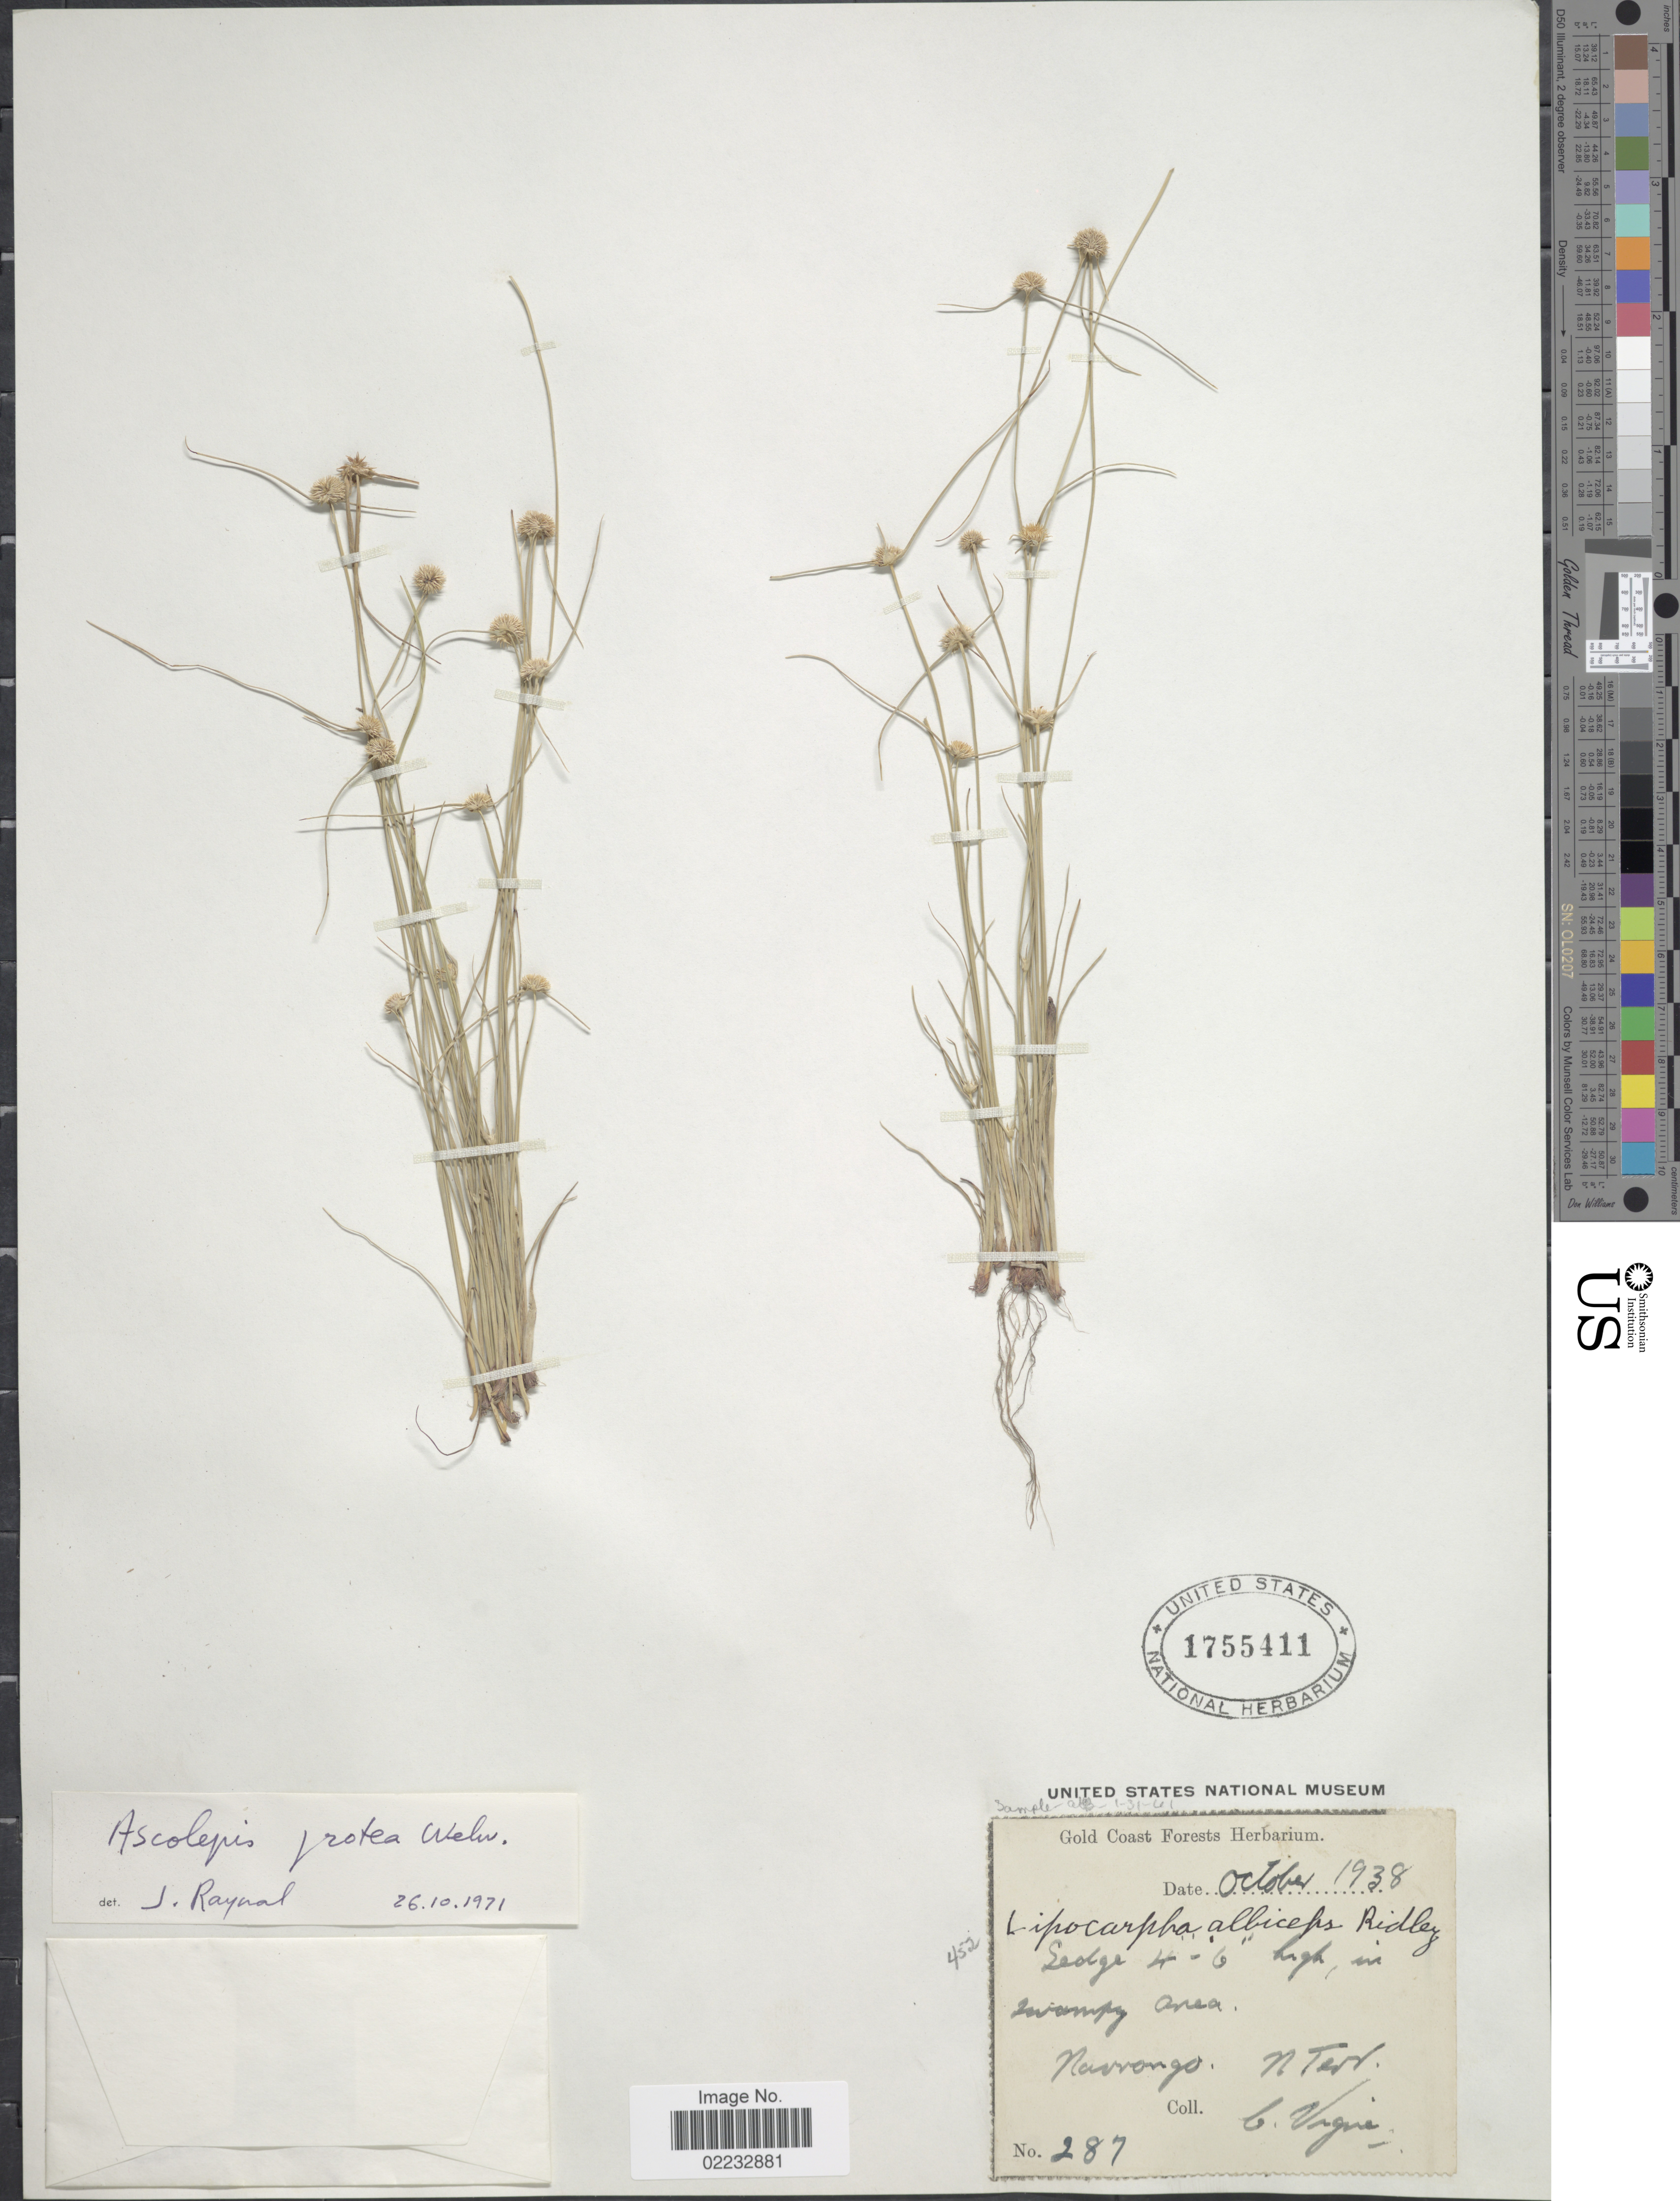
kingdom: Plantae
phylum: Tracheophyta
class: Liliopsida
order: Poales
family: Cyperaceae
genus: Cyperus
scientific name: Cyperus proteus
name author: (Welw.) Bauters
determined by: Strong, M. T., (US), Smithsonian Institution - National Museum of Natural History (UNITED STATES)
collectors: C. Vigne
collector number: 287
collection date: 1938-10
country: Ghana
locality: Swampy area, Navrongo, N. Terr.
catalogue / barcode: US 1755411